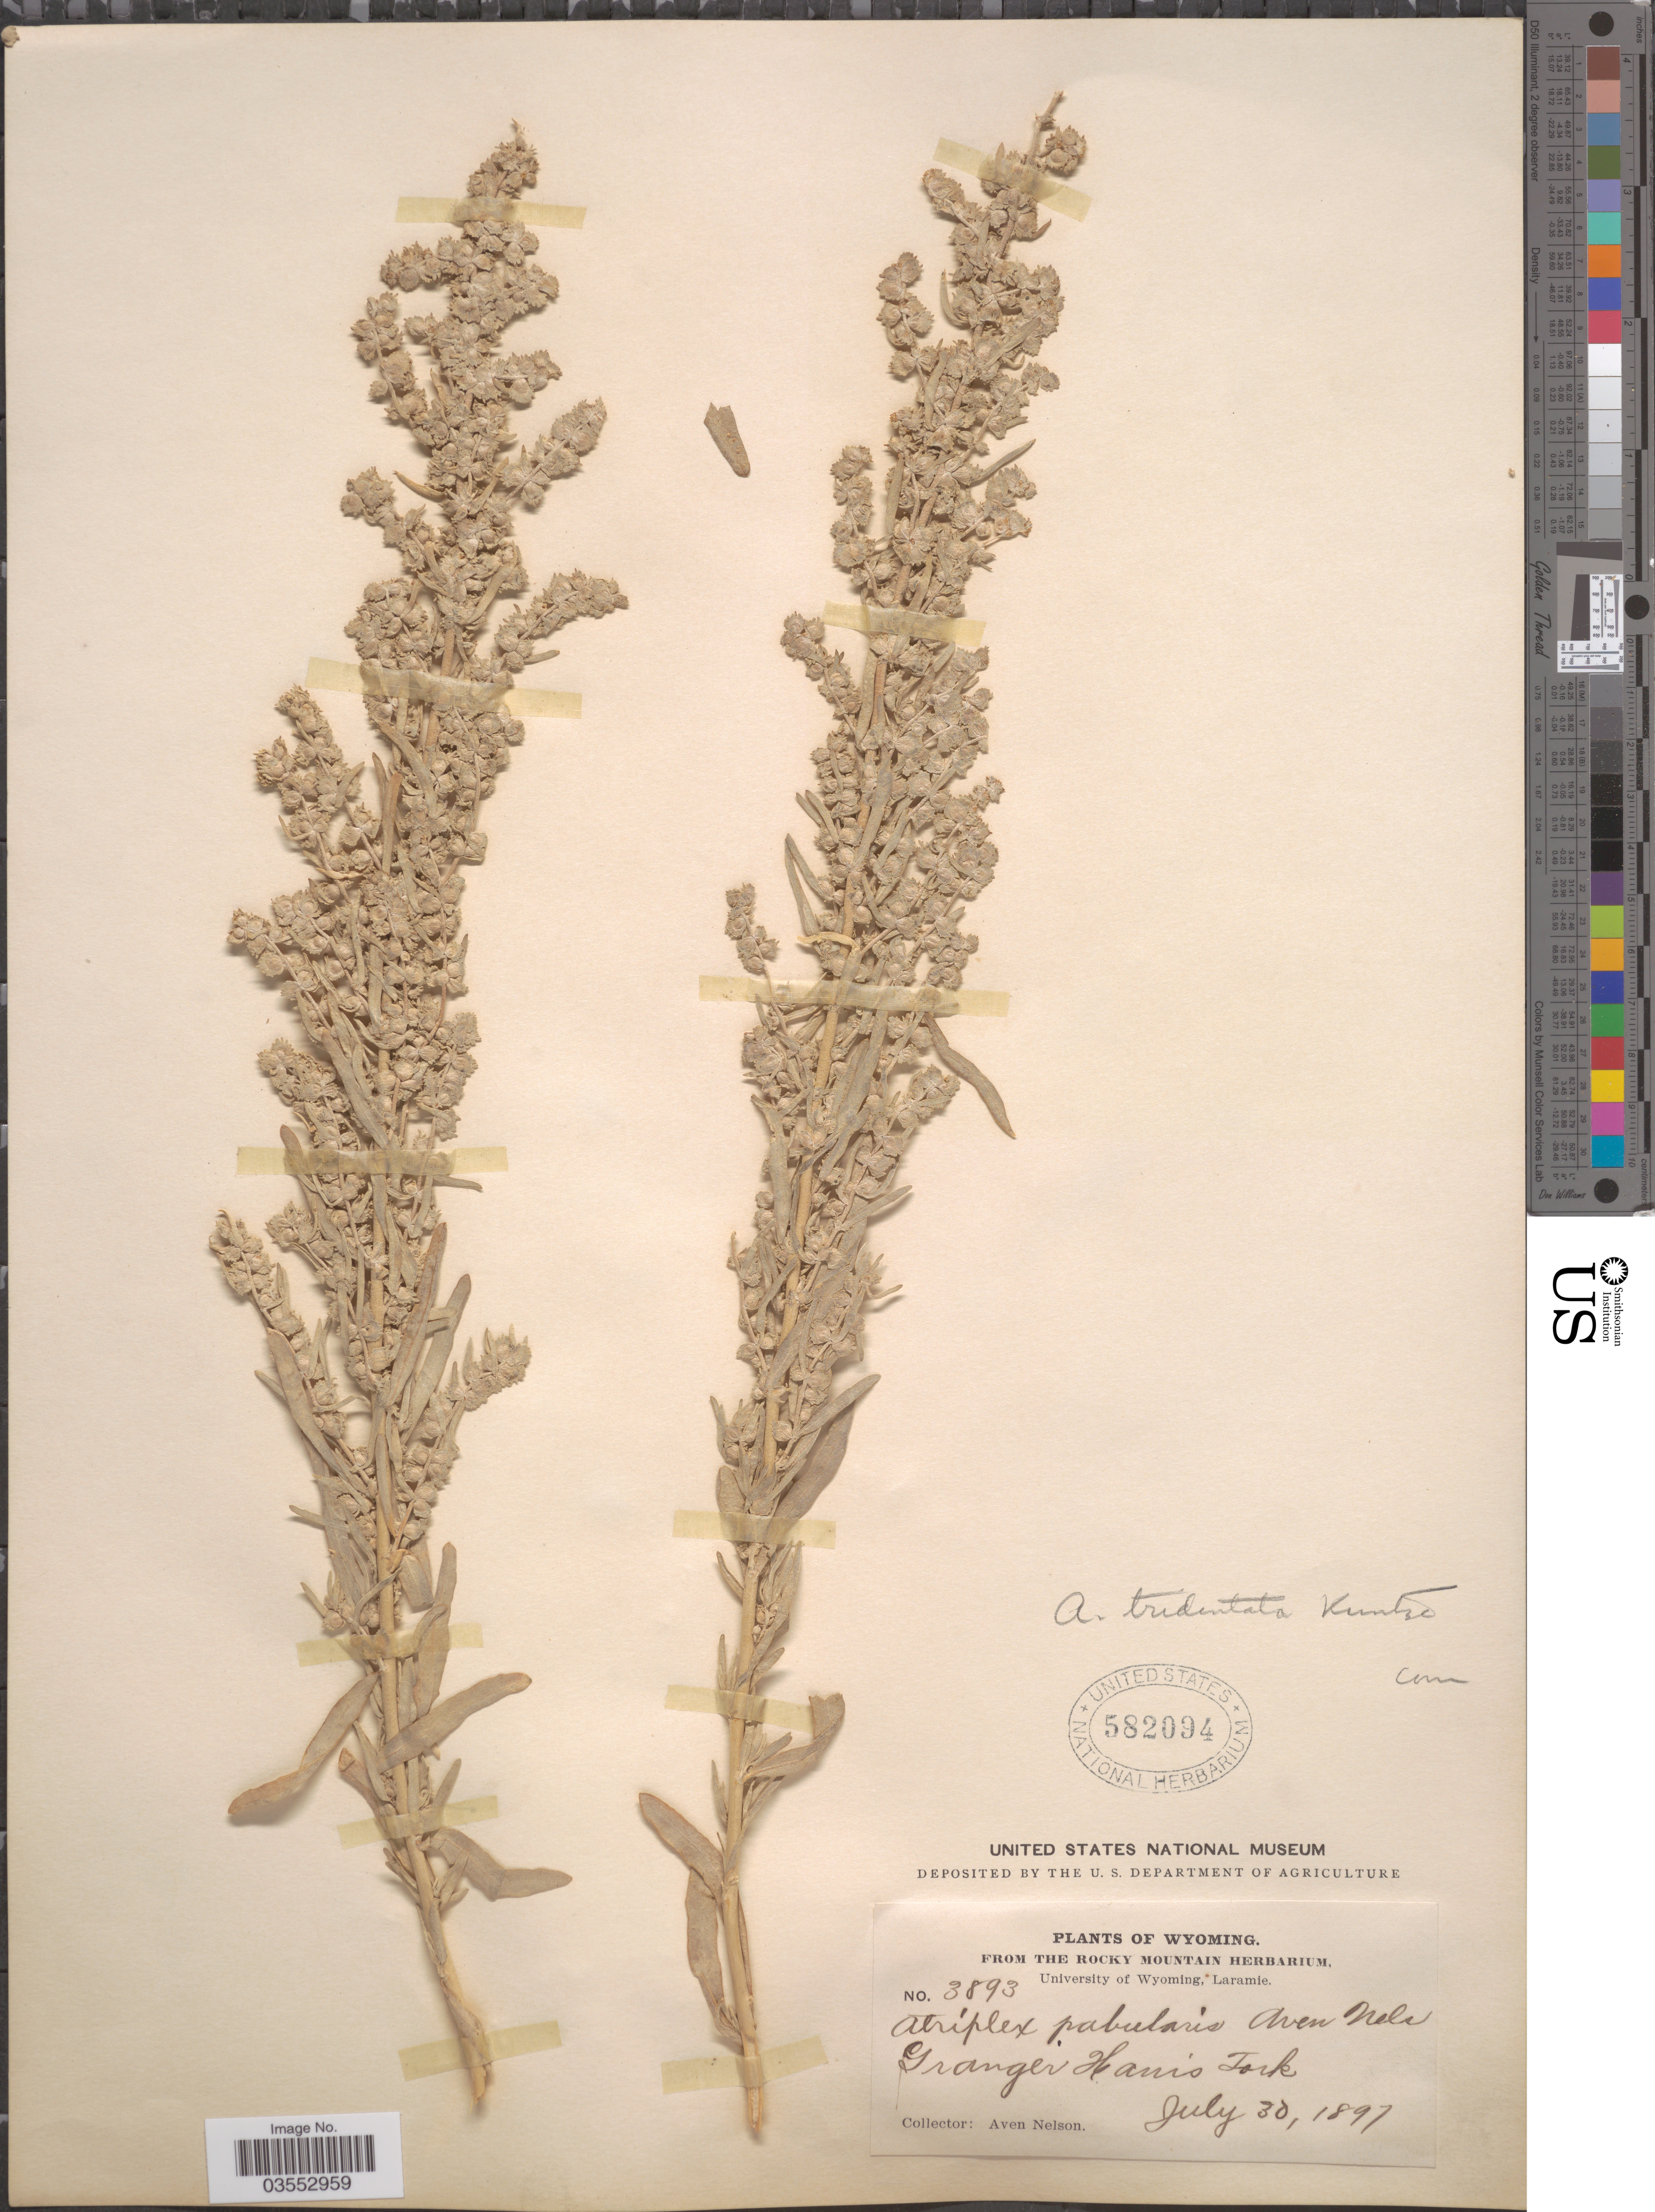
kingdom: Plantae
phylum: Tracheophyta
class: Magnoliopsida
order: Caryophyllales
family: Amaranthaceae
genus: Atriplex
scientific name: Atriplex tridentata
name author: Kuntze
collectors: A. Nelson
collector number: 3893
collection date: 1897-07-30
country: United States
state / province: Wyoming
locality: Granger Ham's Fork.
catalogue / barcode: US 582094